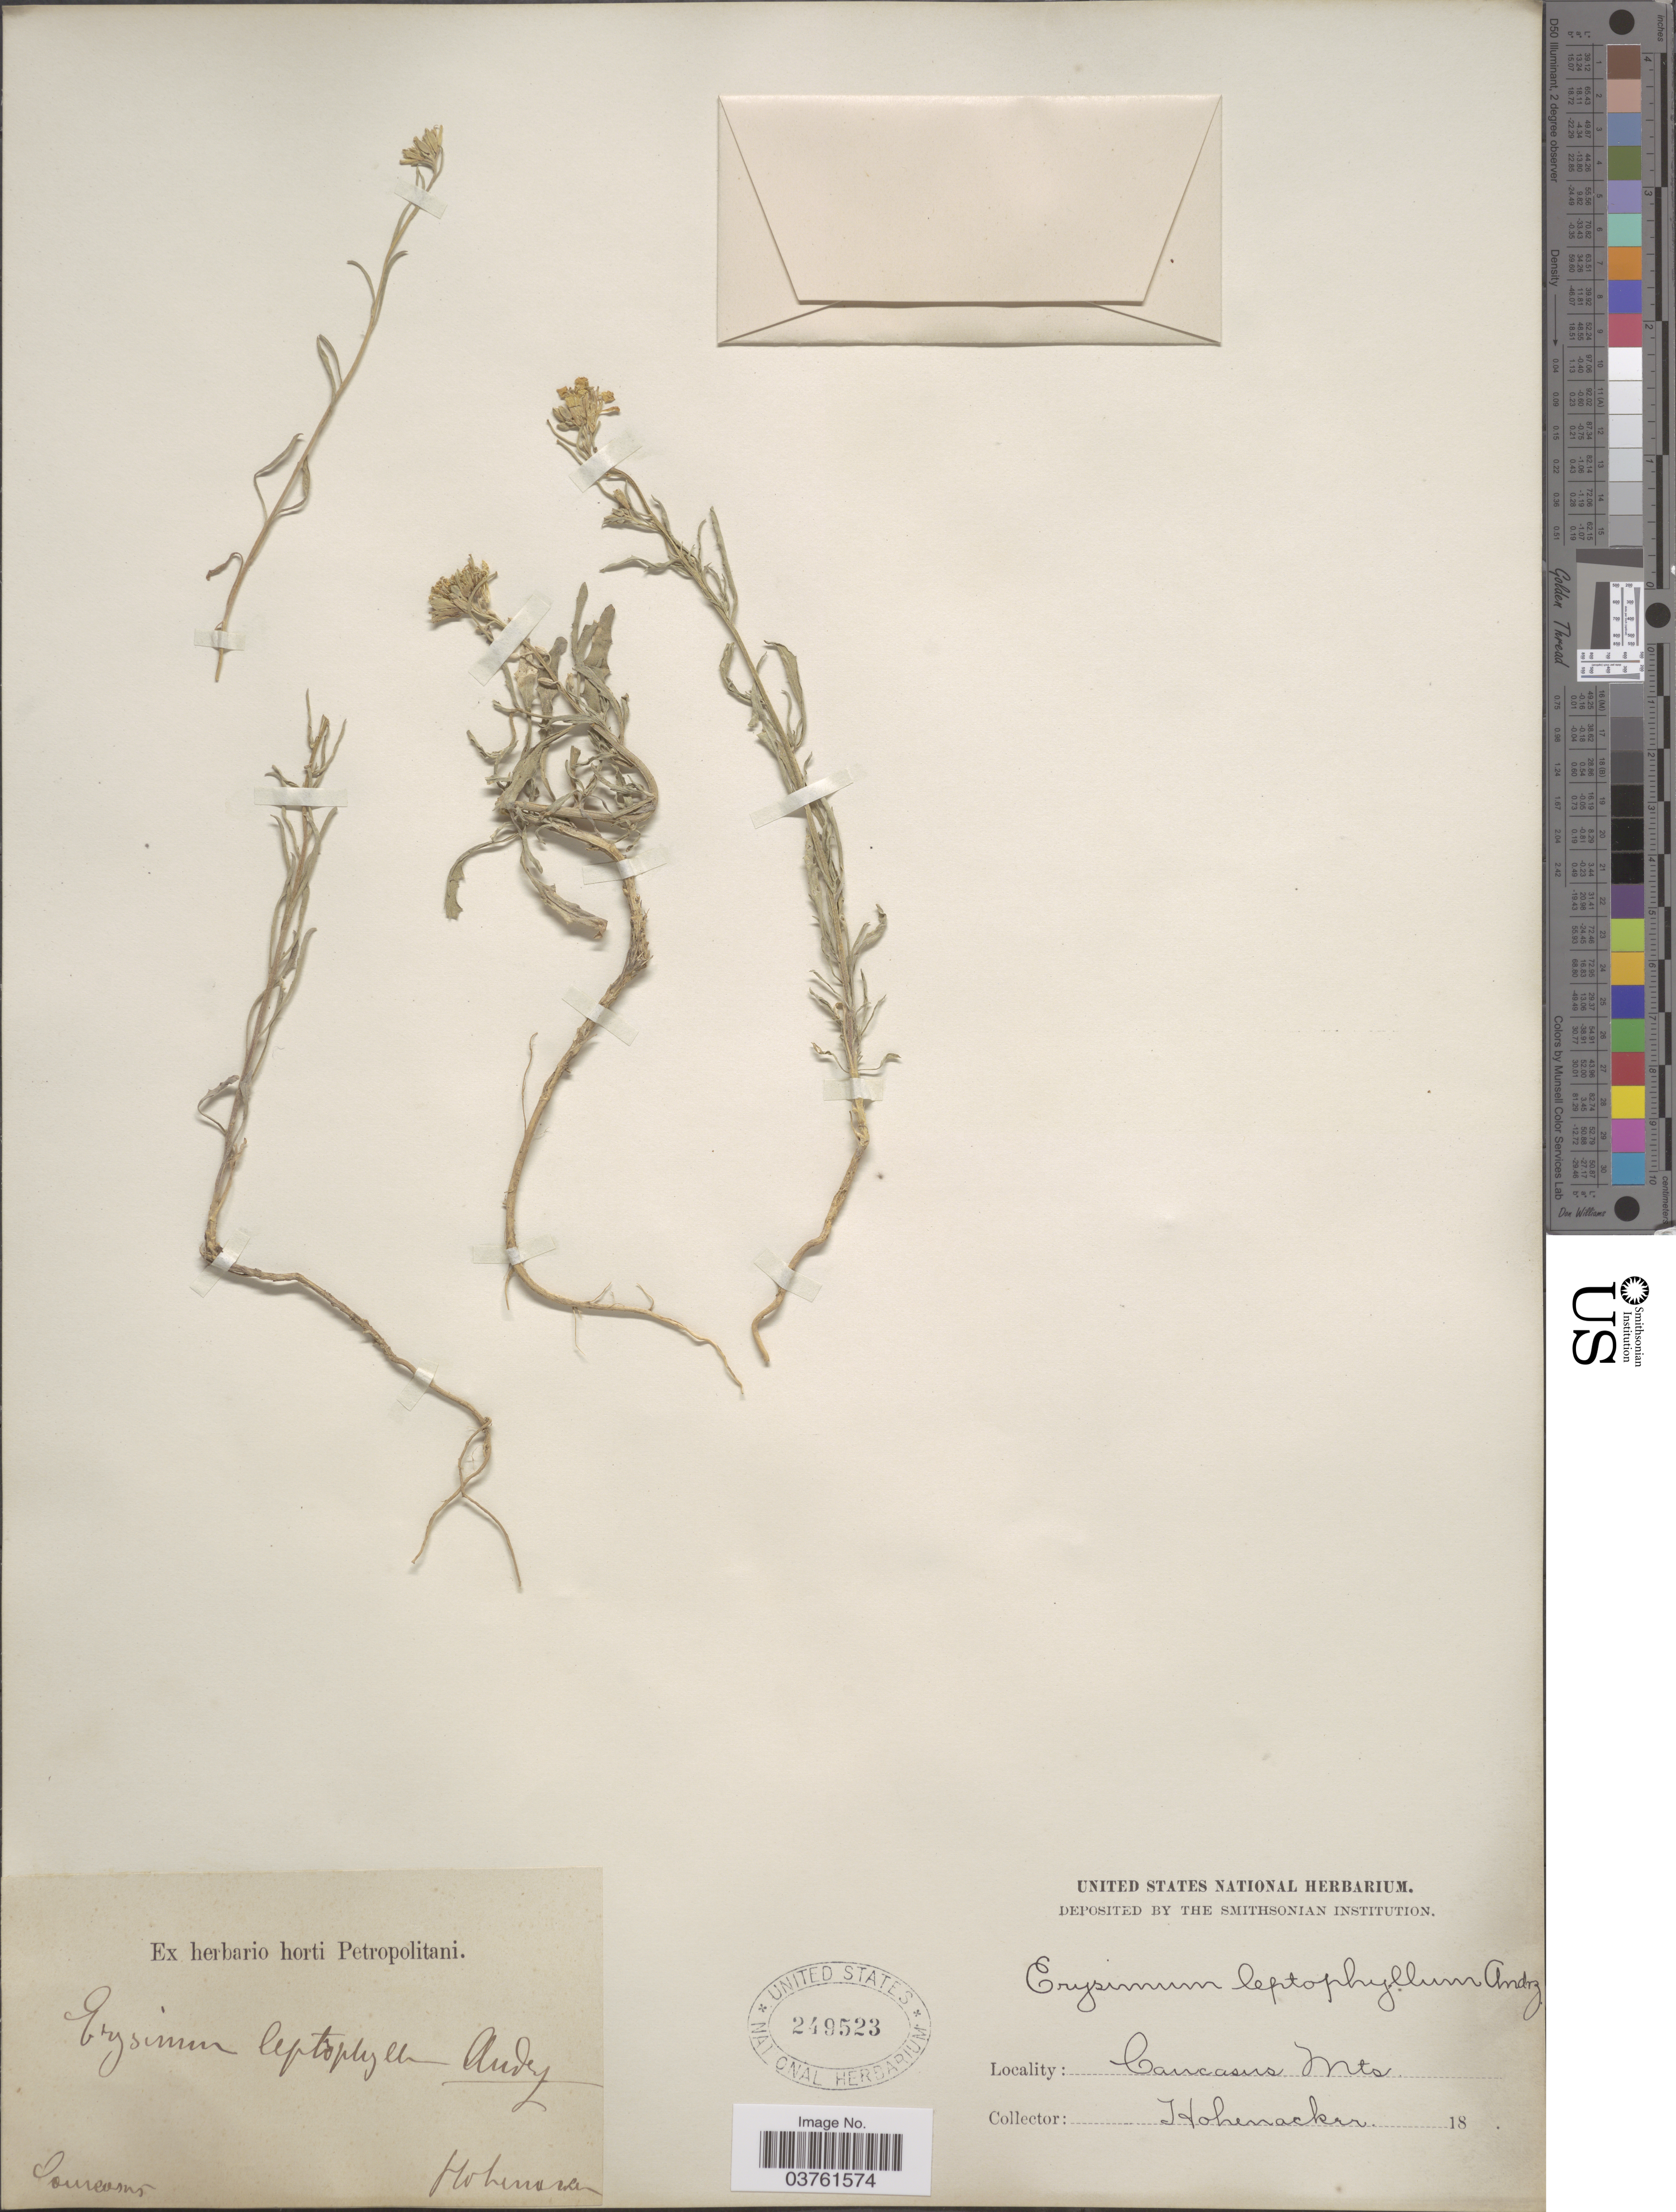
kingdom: Plantae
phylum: Tracheophyta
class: Magnoliopsida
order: Brassicales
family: Brassicaceae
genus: Erysimum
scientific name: Erysimum leptophyllum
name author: Andrz.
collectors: Hohenacker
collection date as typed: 18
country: United States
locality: Caucasus. Caucasus Mts.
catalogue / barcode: US 249523